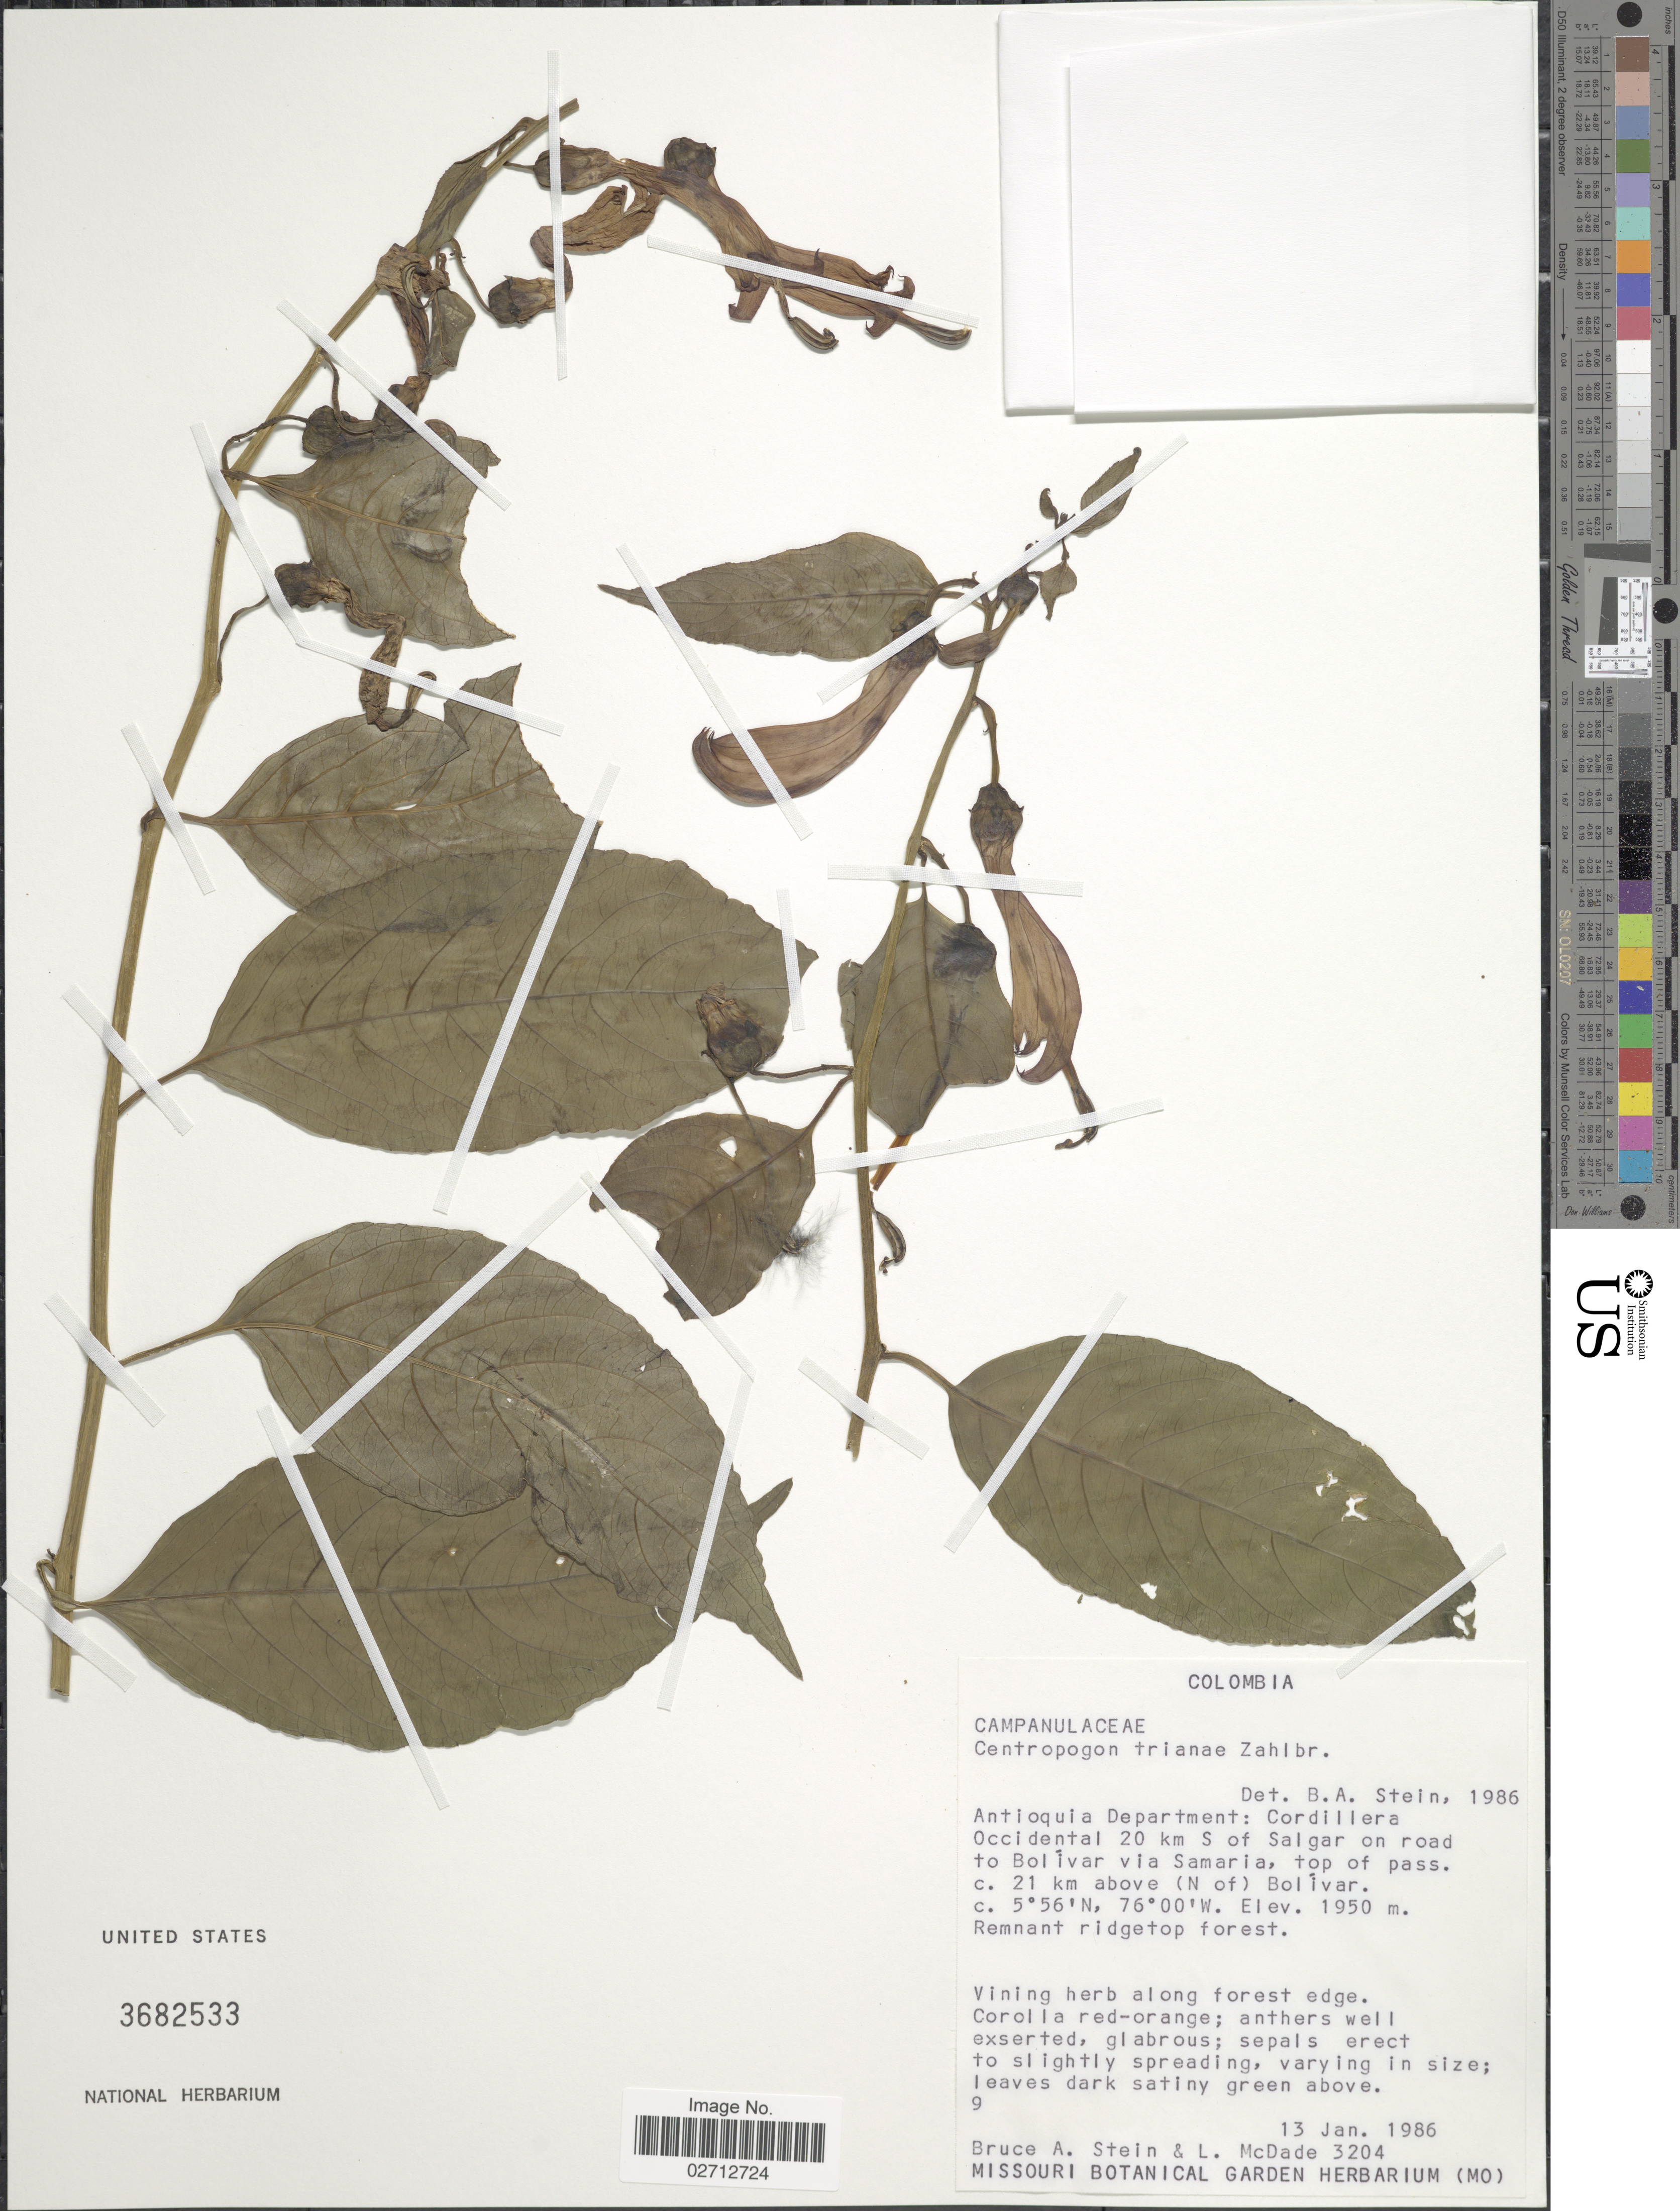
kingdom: Plantae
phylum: Tracheophyta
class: Magnoliopsida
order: Asterales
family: Campanulaceae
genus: Centropogon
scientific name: Centropogon trianae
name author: Zahlbr.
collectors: B. A. Stein & L. McDade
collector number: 3204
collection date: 1986-01-13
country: Colombia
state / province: Antioquia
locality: Cordillera Occidental 20 km S of Salgar on road to Bolivar via Samaria, top of pass. c. 21 km above (N of) Bolivar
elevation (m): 1950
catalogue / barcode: US 3682533